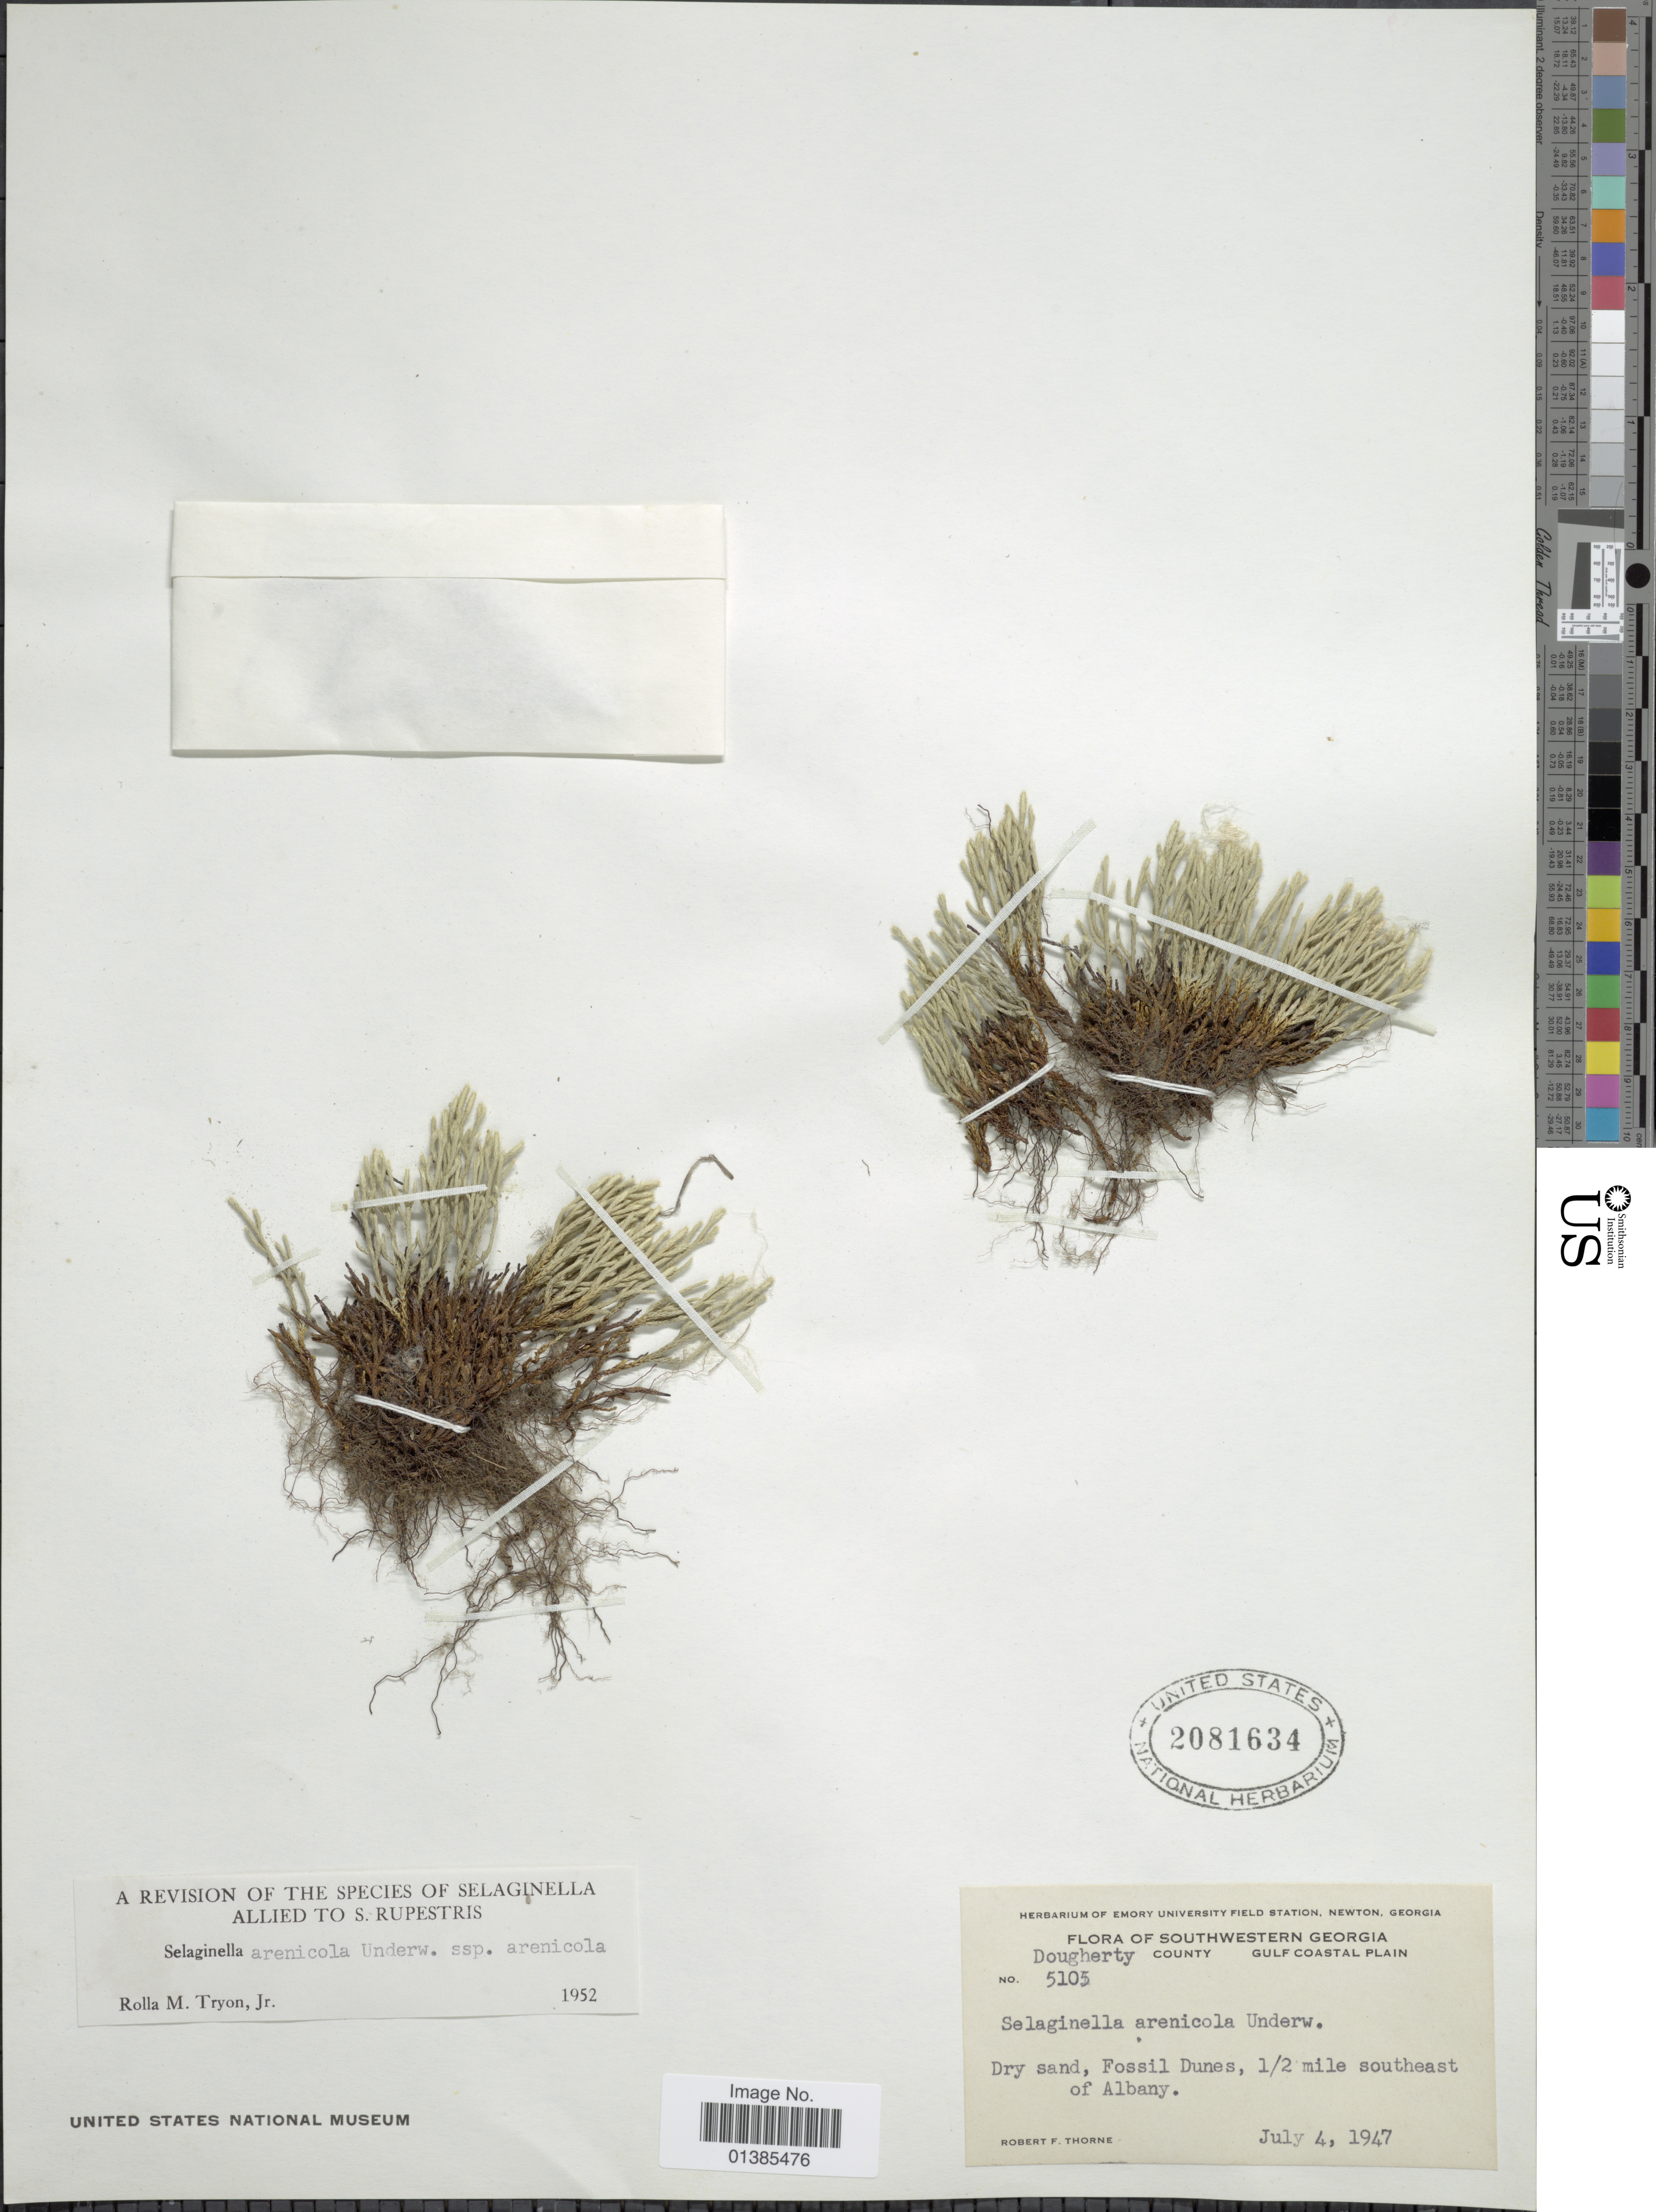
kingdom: Plantae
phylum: Tracheophyta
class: Lycopodiopsida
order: Selaginellales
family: Selaginellaceae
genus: Selaginella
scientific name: Selaginella arenicola subsp. arenicola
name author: Underw.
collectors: R. F. Thorne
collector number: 5105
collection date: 1947-07-04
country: United States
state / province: Georgia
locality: Southwestern Georgia. Dougherty County, Gulf Coastal Plain. Dry sand, Fossil Dunes, 1/2 mile southeast of Albany.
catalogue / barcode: US 2081634